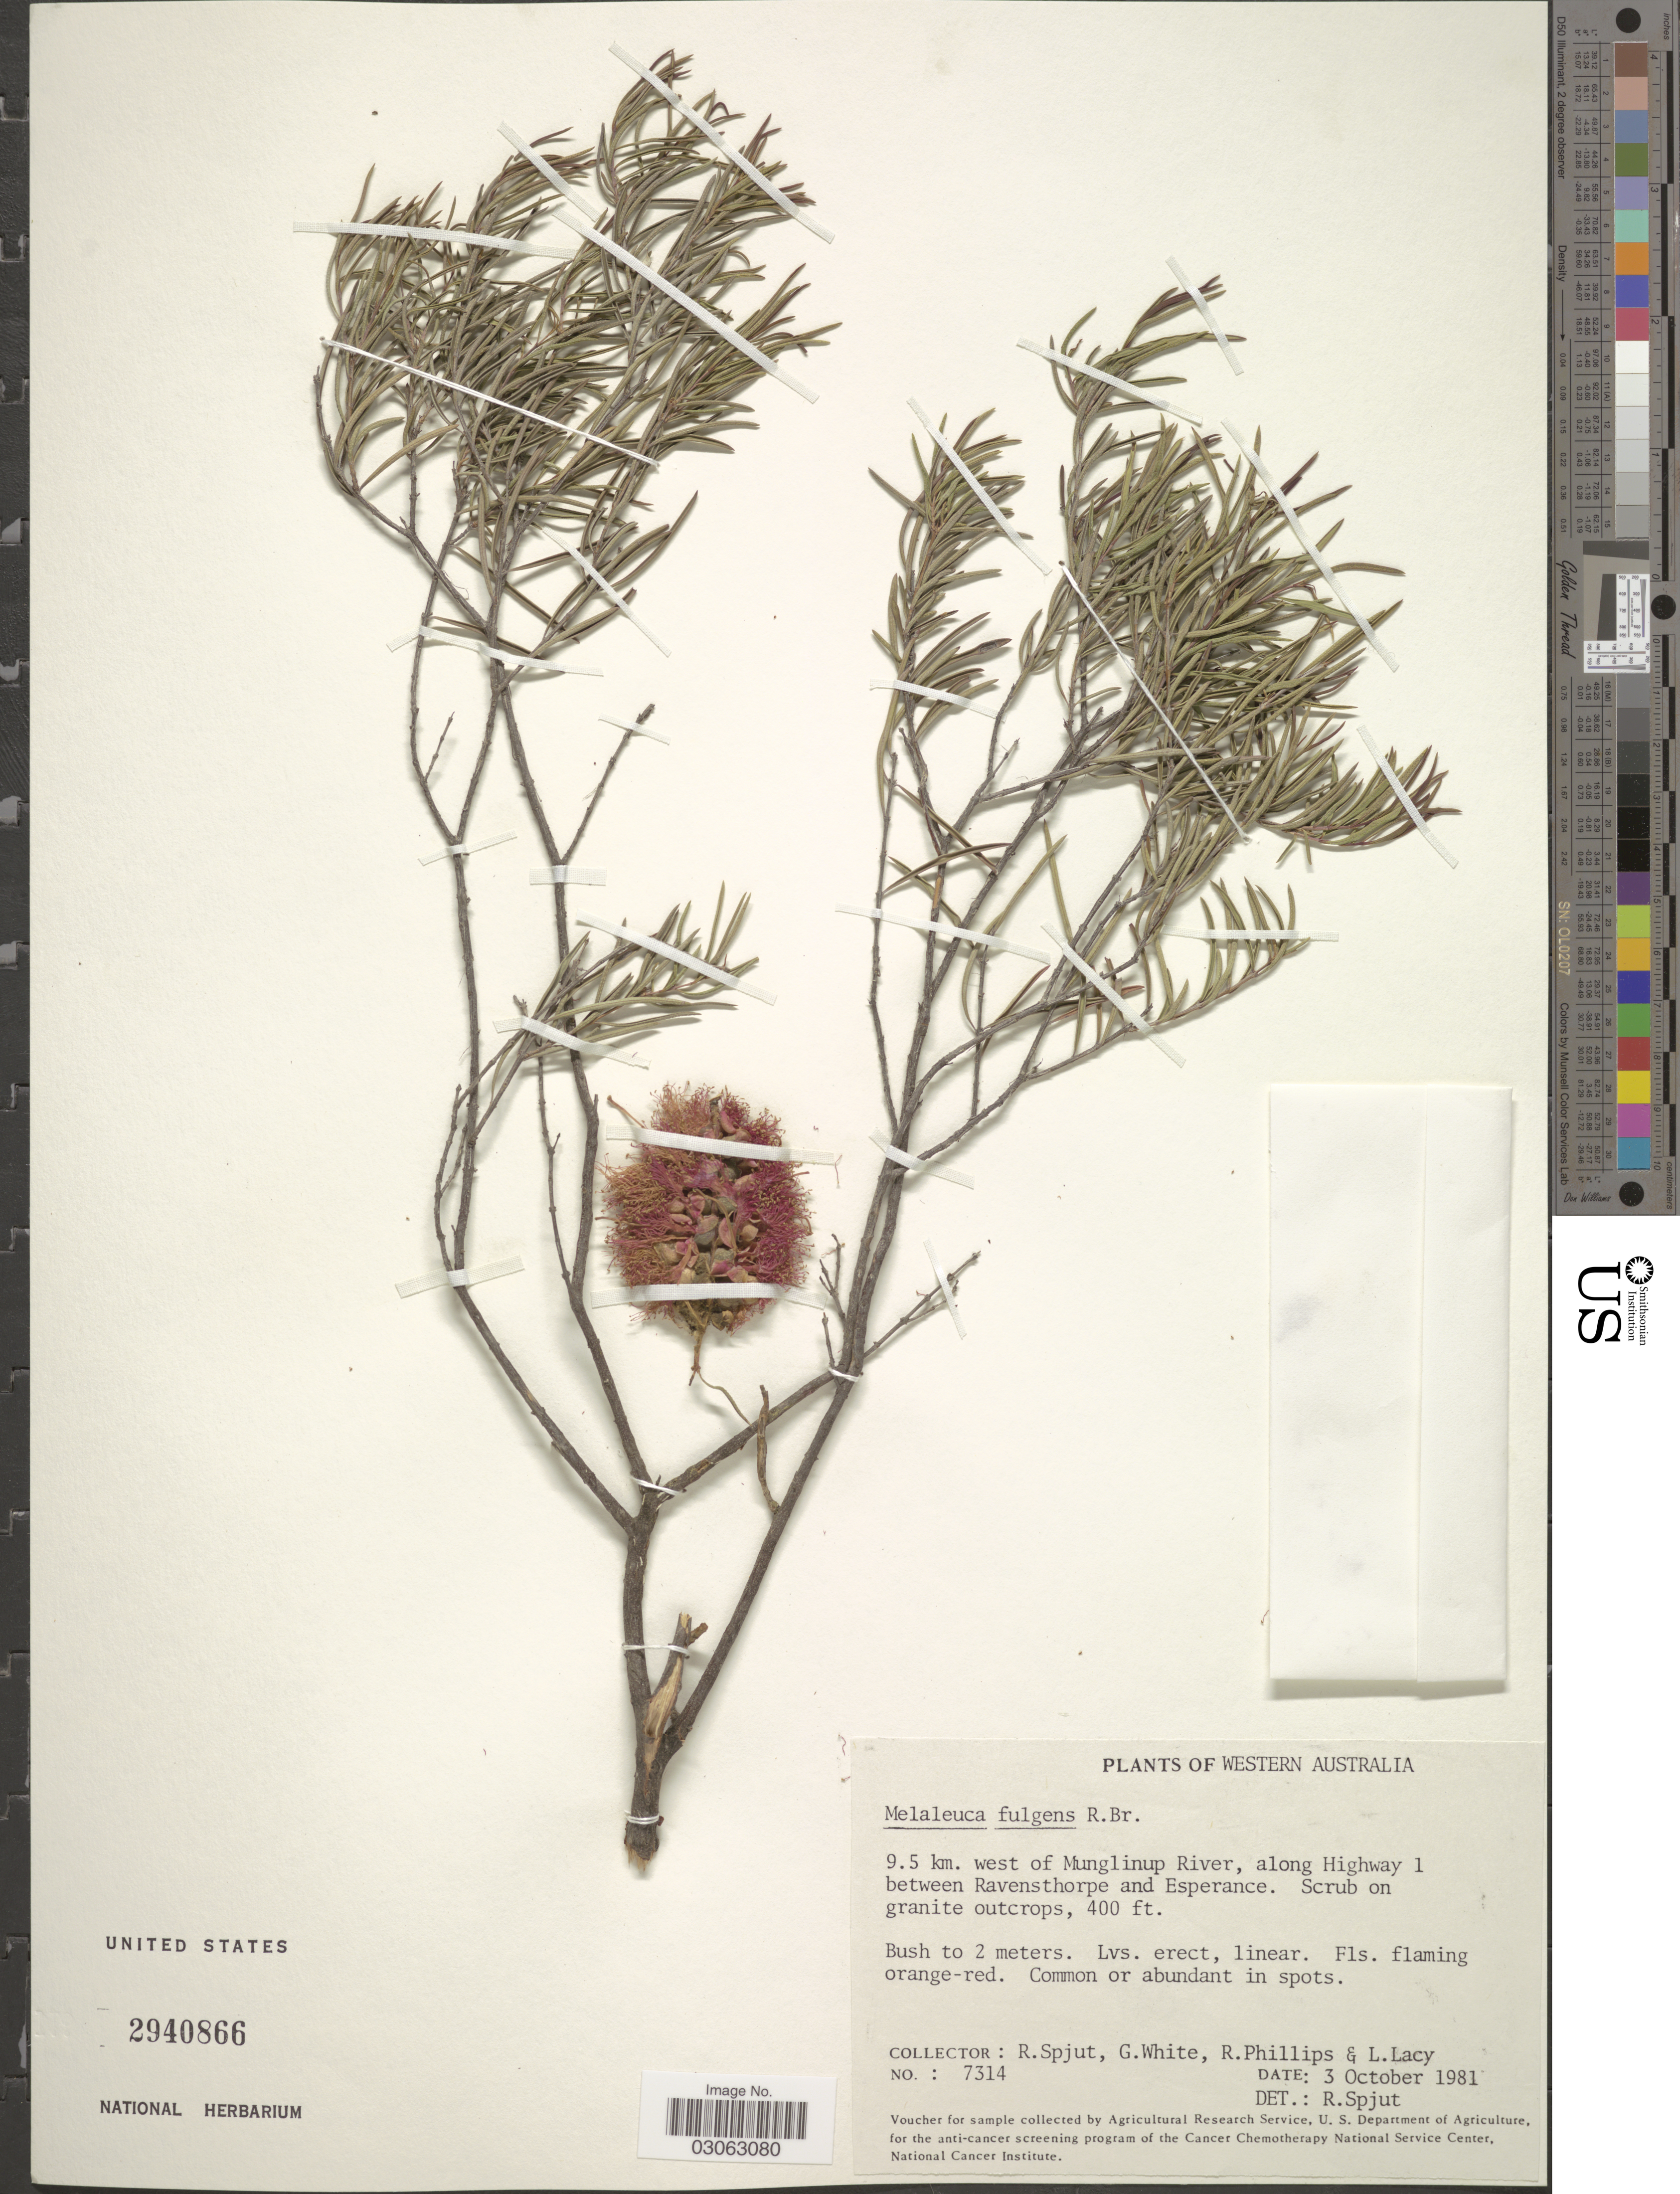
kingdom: Plantae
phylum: Tracheophyta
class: Magnoliopsida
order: Myrtales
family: Myrtaceae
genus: Melaleuca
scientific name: Melaleuca fulgens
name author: R. Br.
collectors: R. Spjut, G. White, R. Phillips & L. Lacy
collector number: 7314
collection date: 1981-10-03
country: Australia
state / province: Western Australia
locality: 9.5 km. west of Munglinup River, along Highway 1 between Ravensthorpe and Esperance.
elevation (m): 122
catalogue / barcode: US 2940866